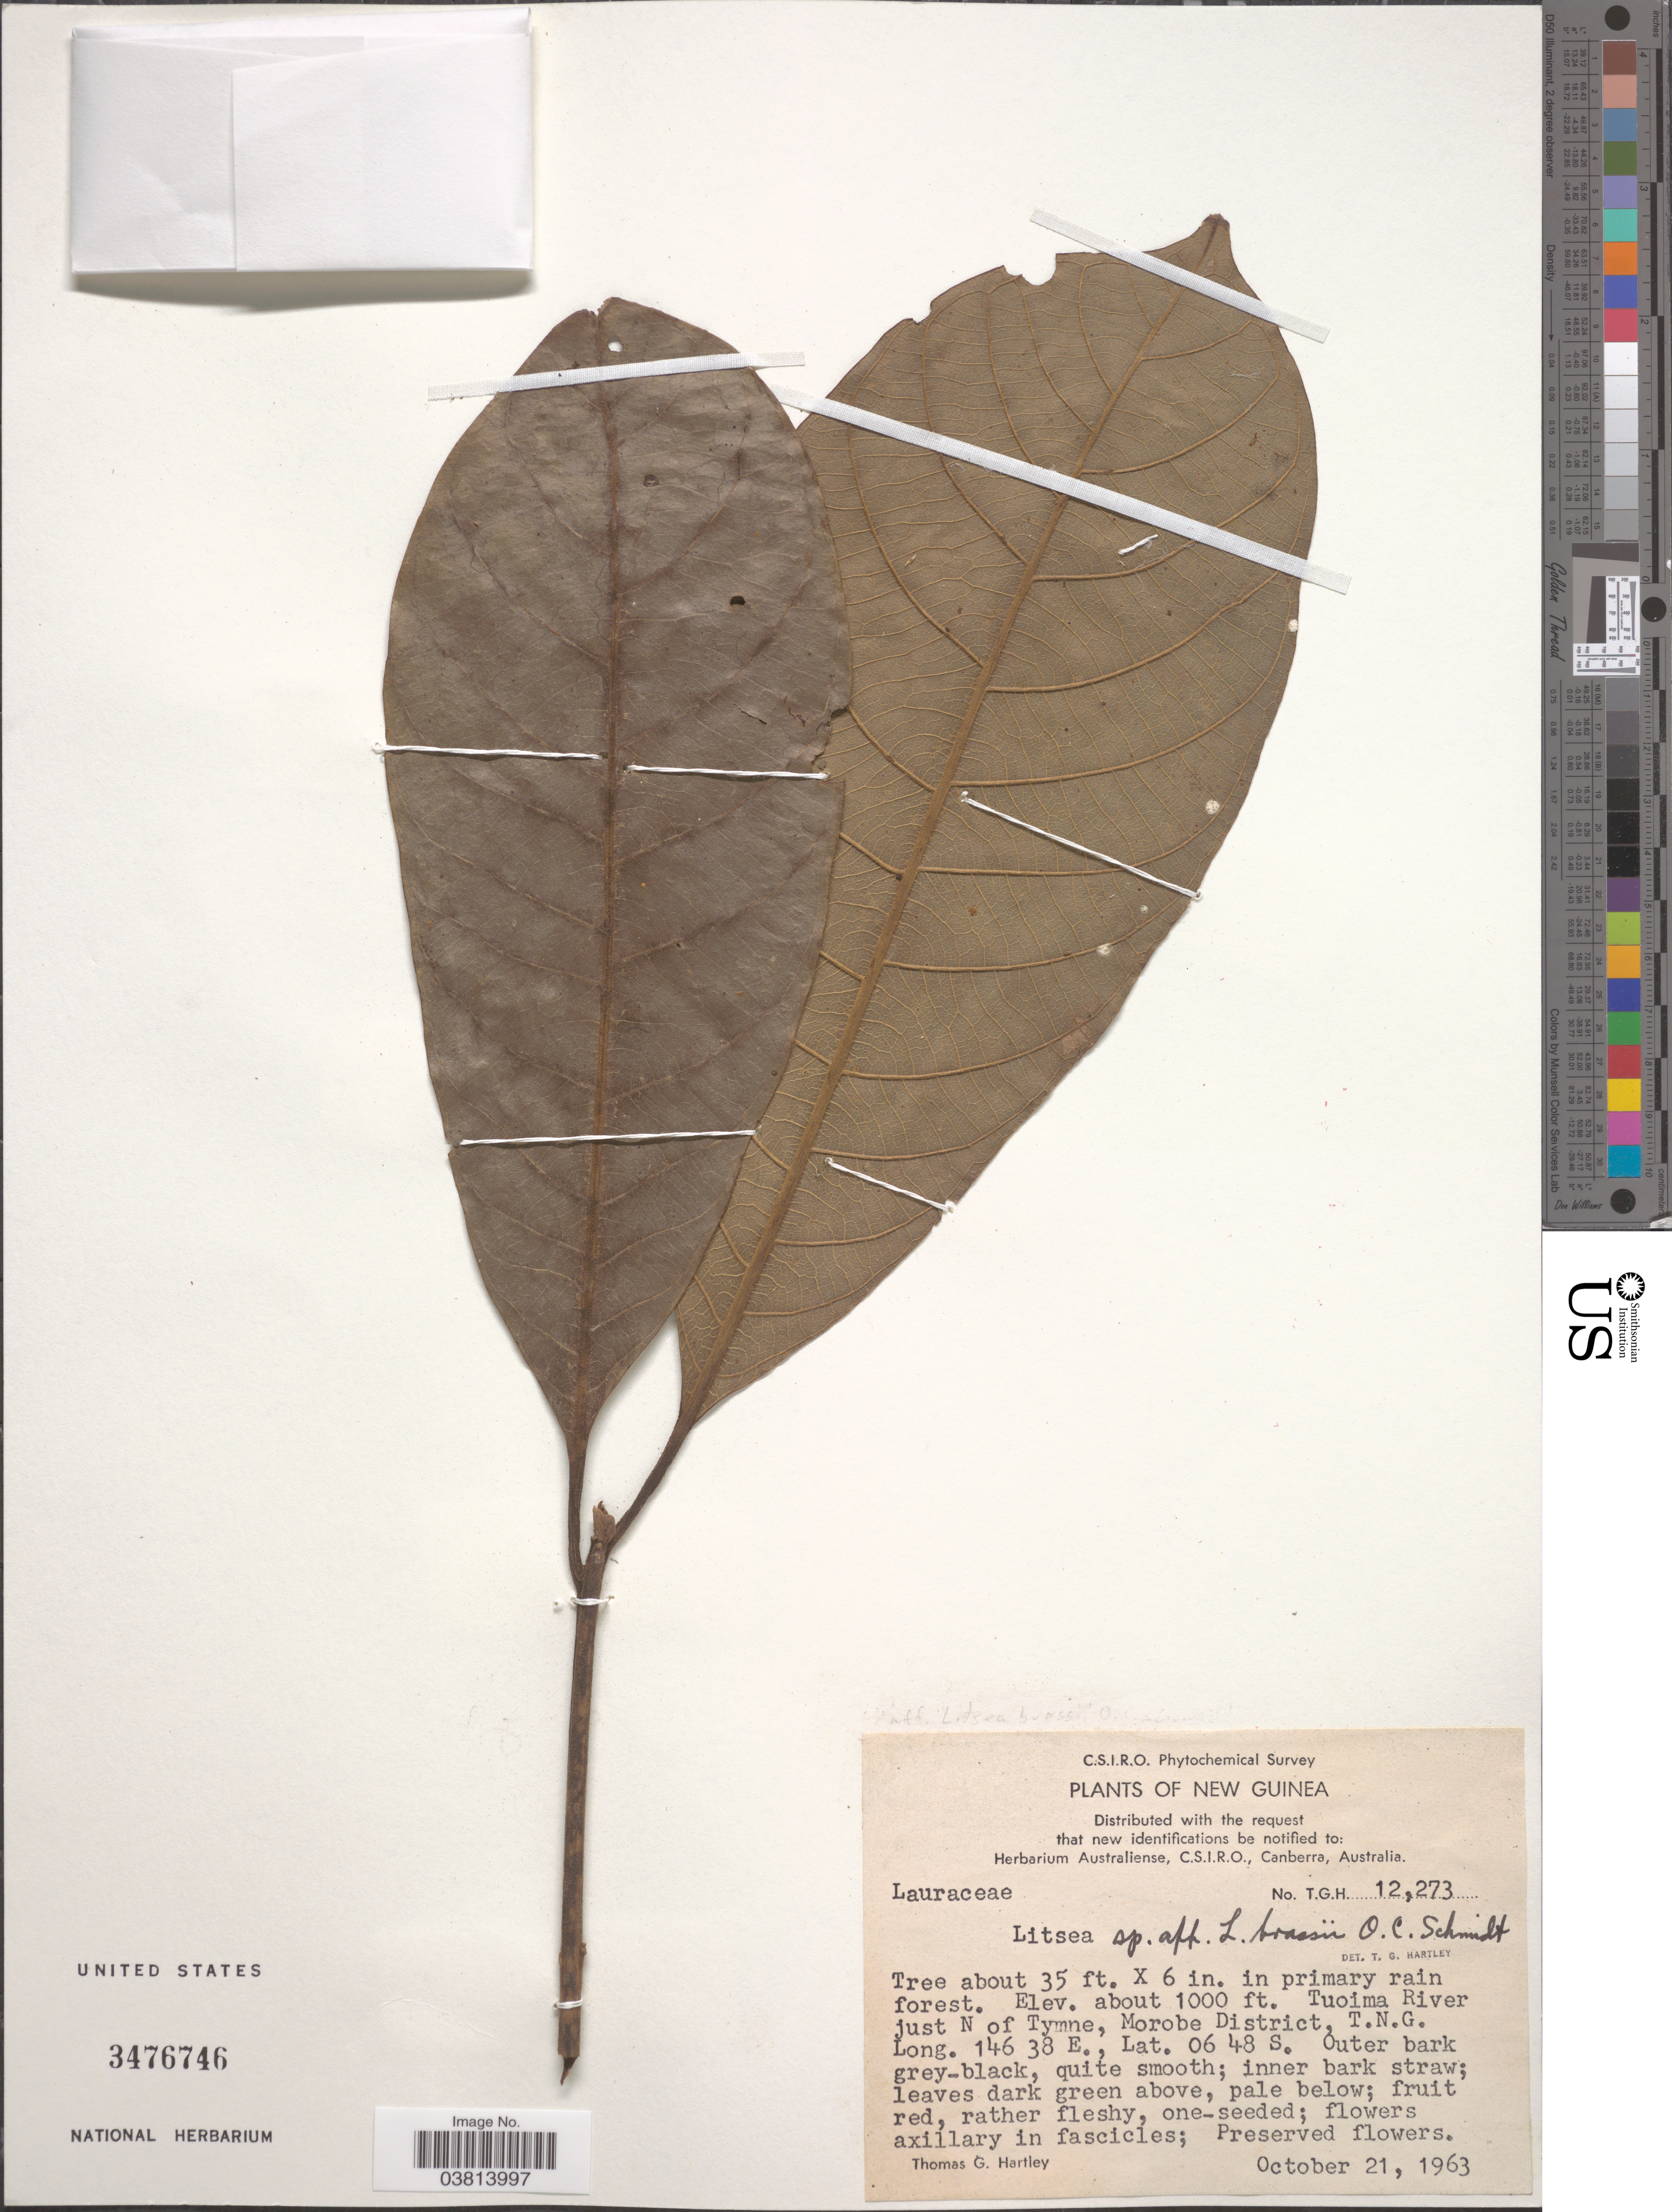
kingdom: Plantae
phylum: Tracheophyta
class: Magnoliopsida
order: Laurales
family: Lauraceae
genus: Litsea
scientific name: Litsea brassii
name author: O.C. Schmidt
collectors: T. G. Hartley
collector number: TGH12273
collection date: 1963-10-21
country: Papua New Guinea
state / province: Morobe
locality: New Guinea. Tuoima River just N of Tymne, Morobe District, T. N. G.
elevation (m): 305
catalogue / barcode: US 3476746